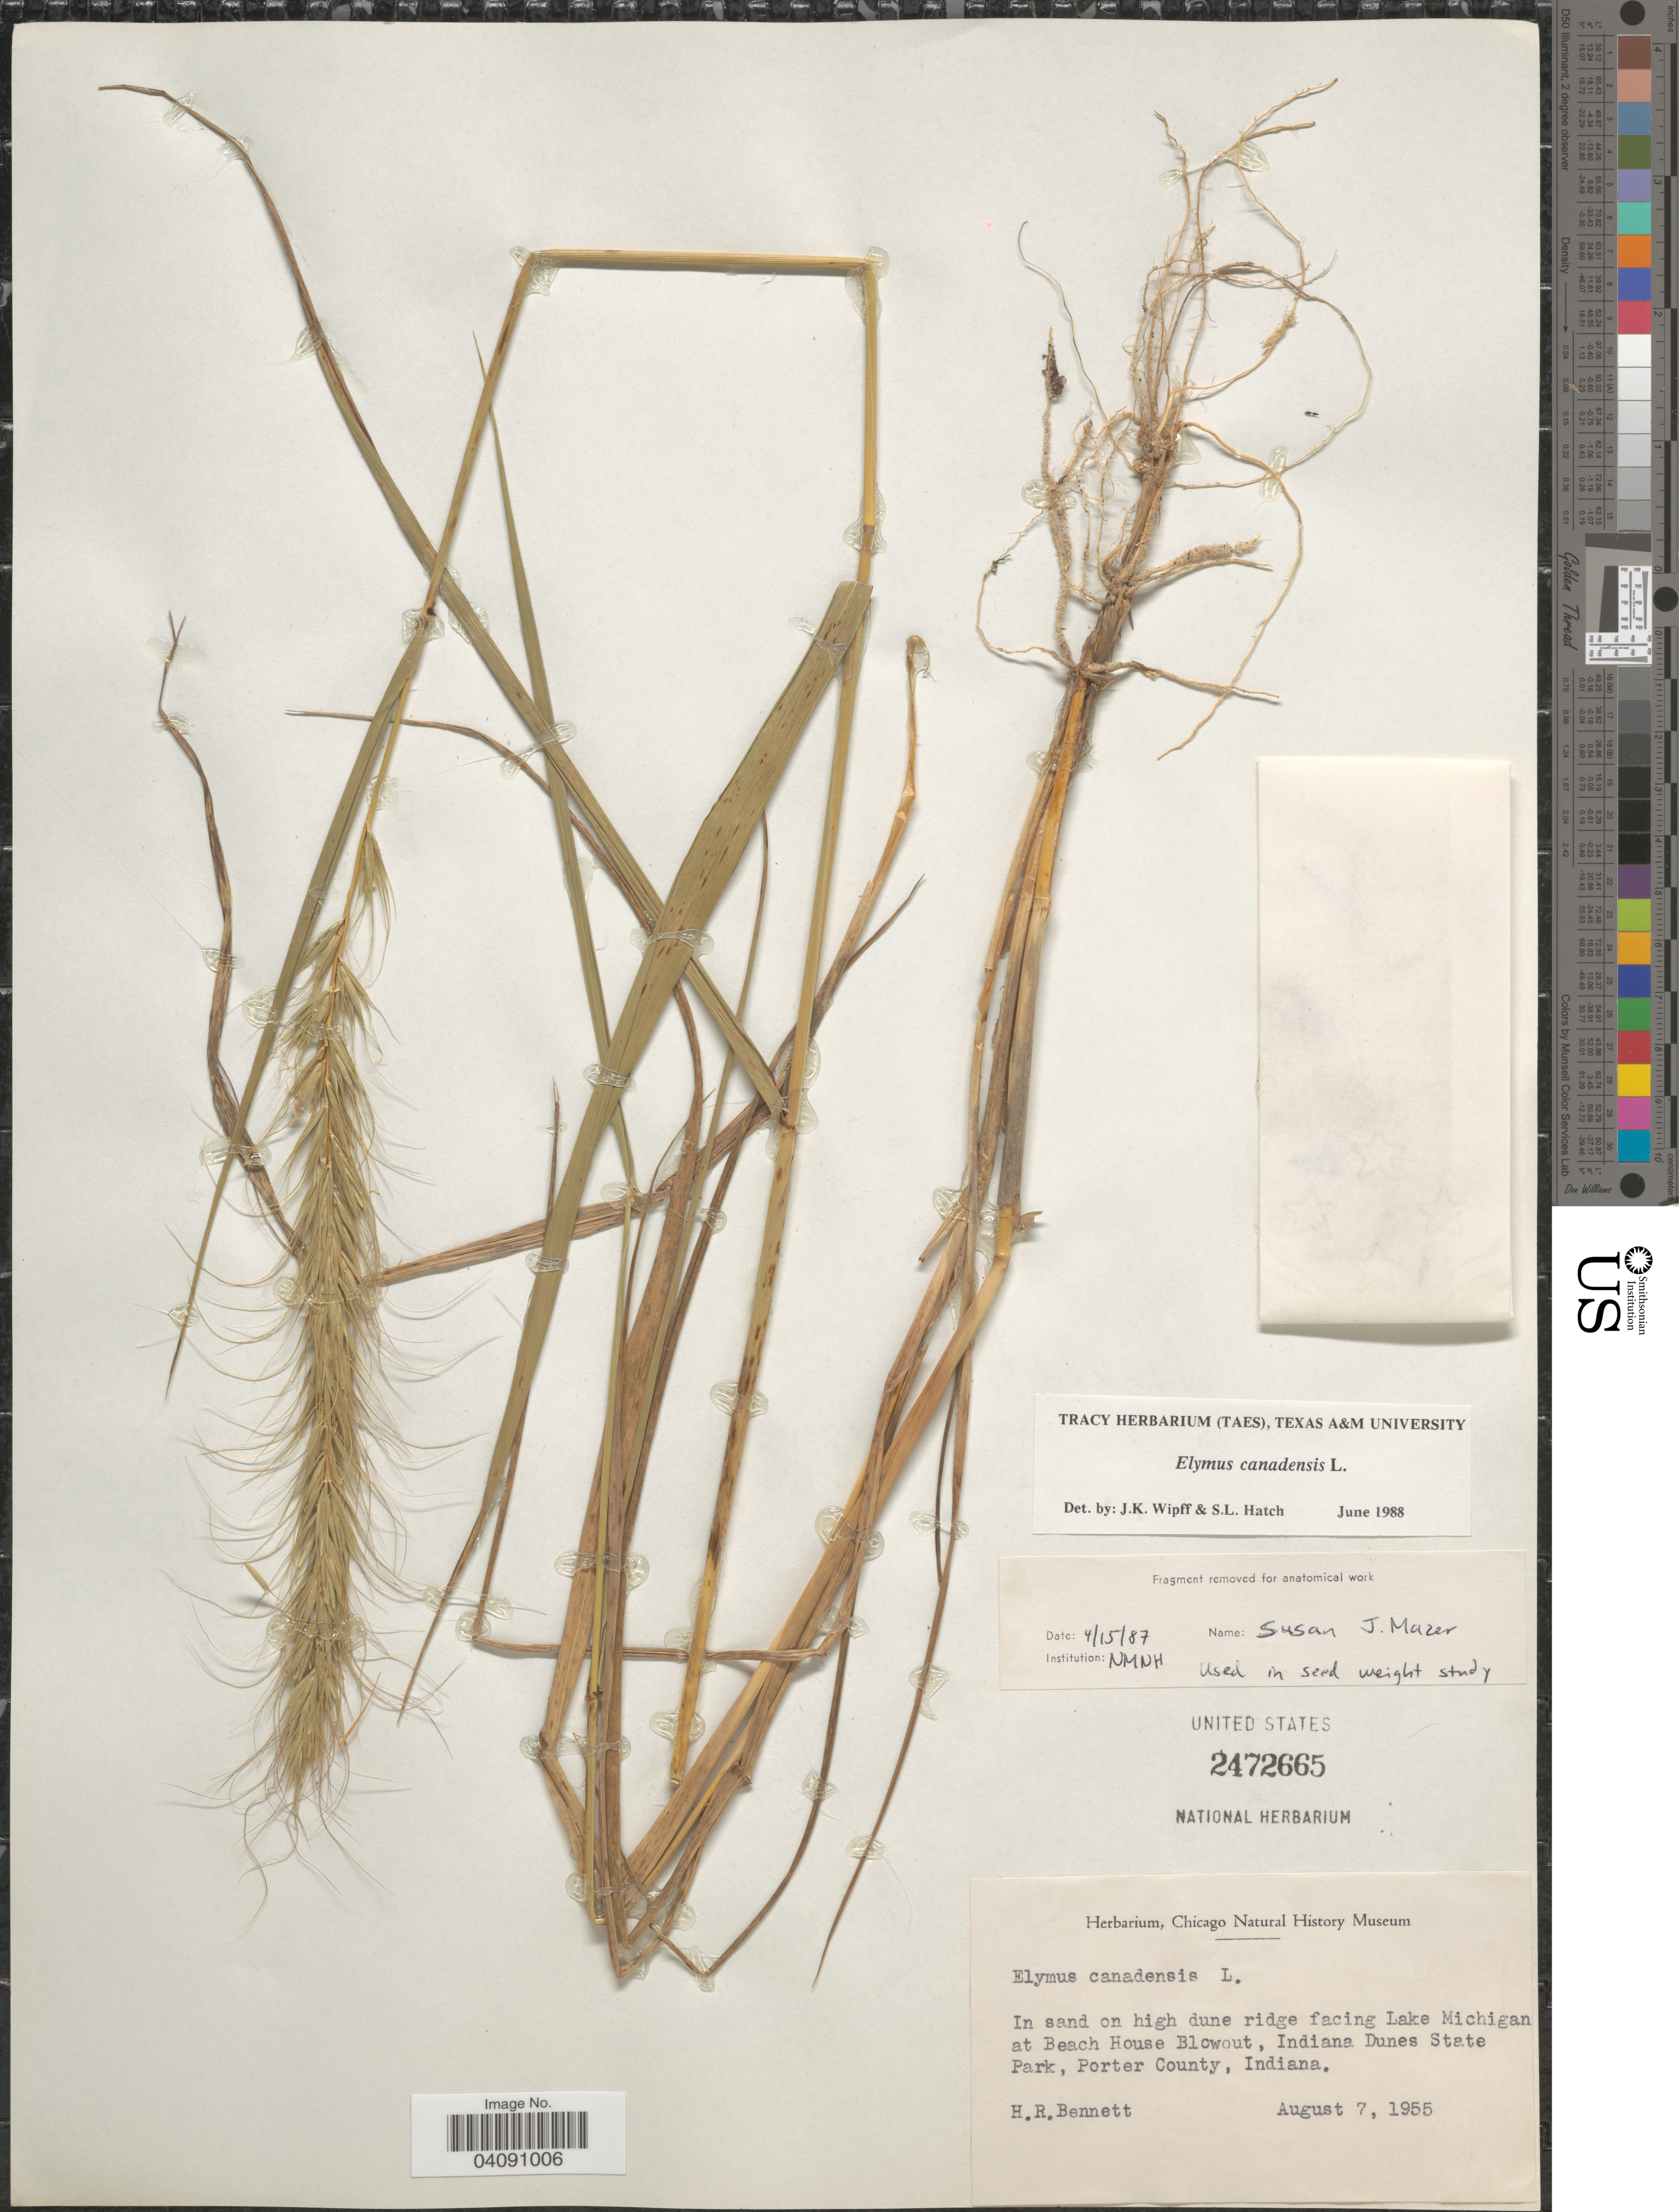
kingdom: Plantae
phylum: Tracheophyta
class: Liliopsida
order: Poales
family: Poaceae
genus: Elymus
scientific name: Elymus canadensis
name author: L.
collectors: H. R. Bennett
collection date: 1955-08-07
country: United States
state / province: Indiana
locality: In sand on high dune ridge facing Lake Michigan at Beach House Blowout, Indiana Dunes State Park, Porter County.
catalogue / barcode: US 2472665